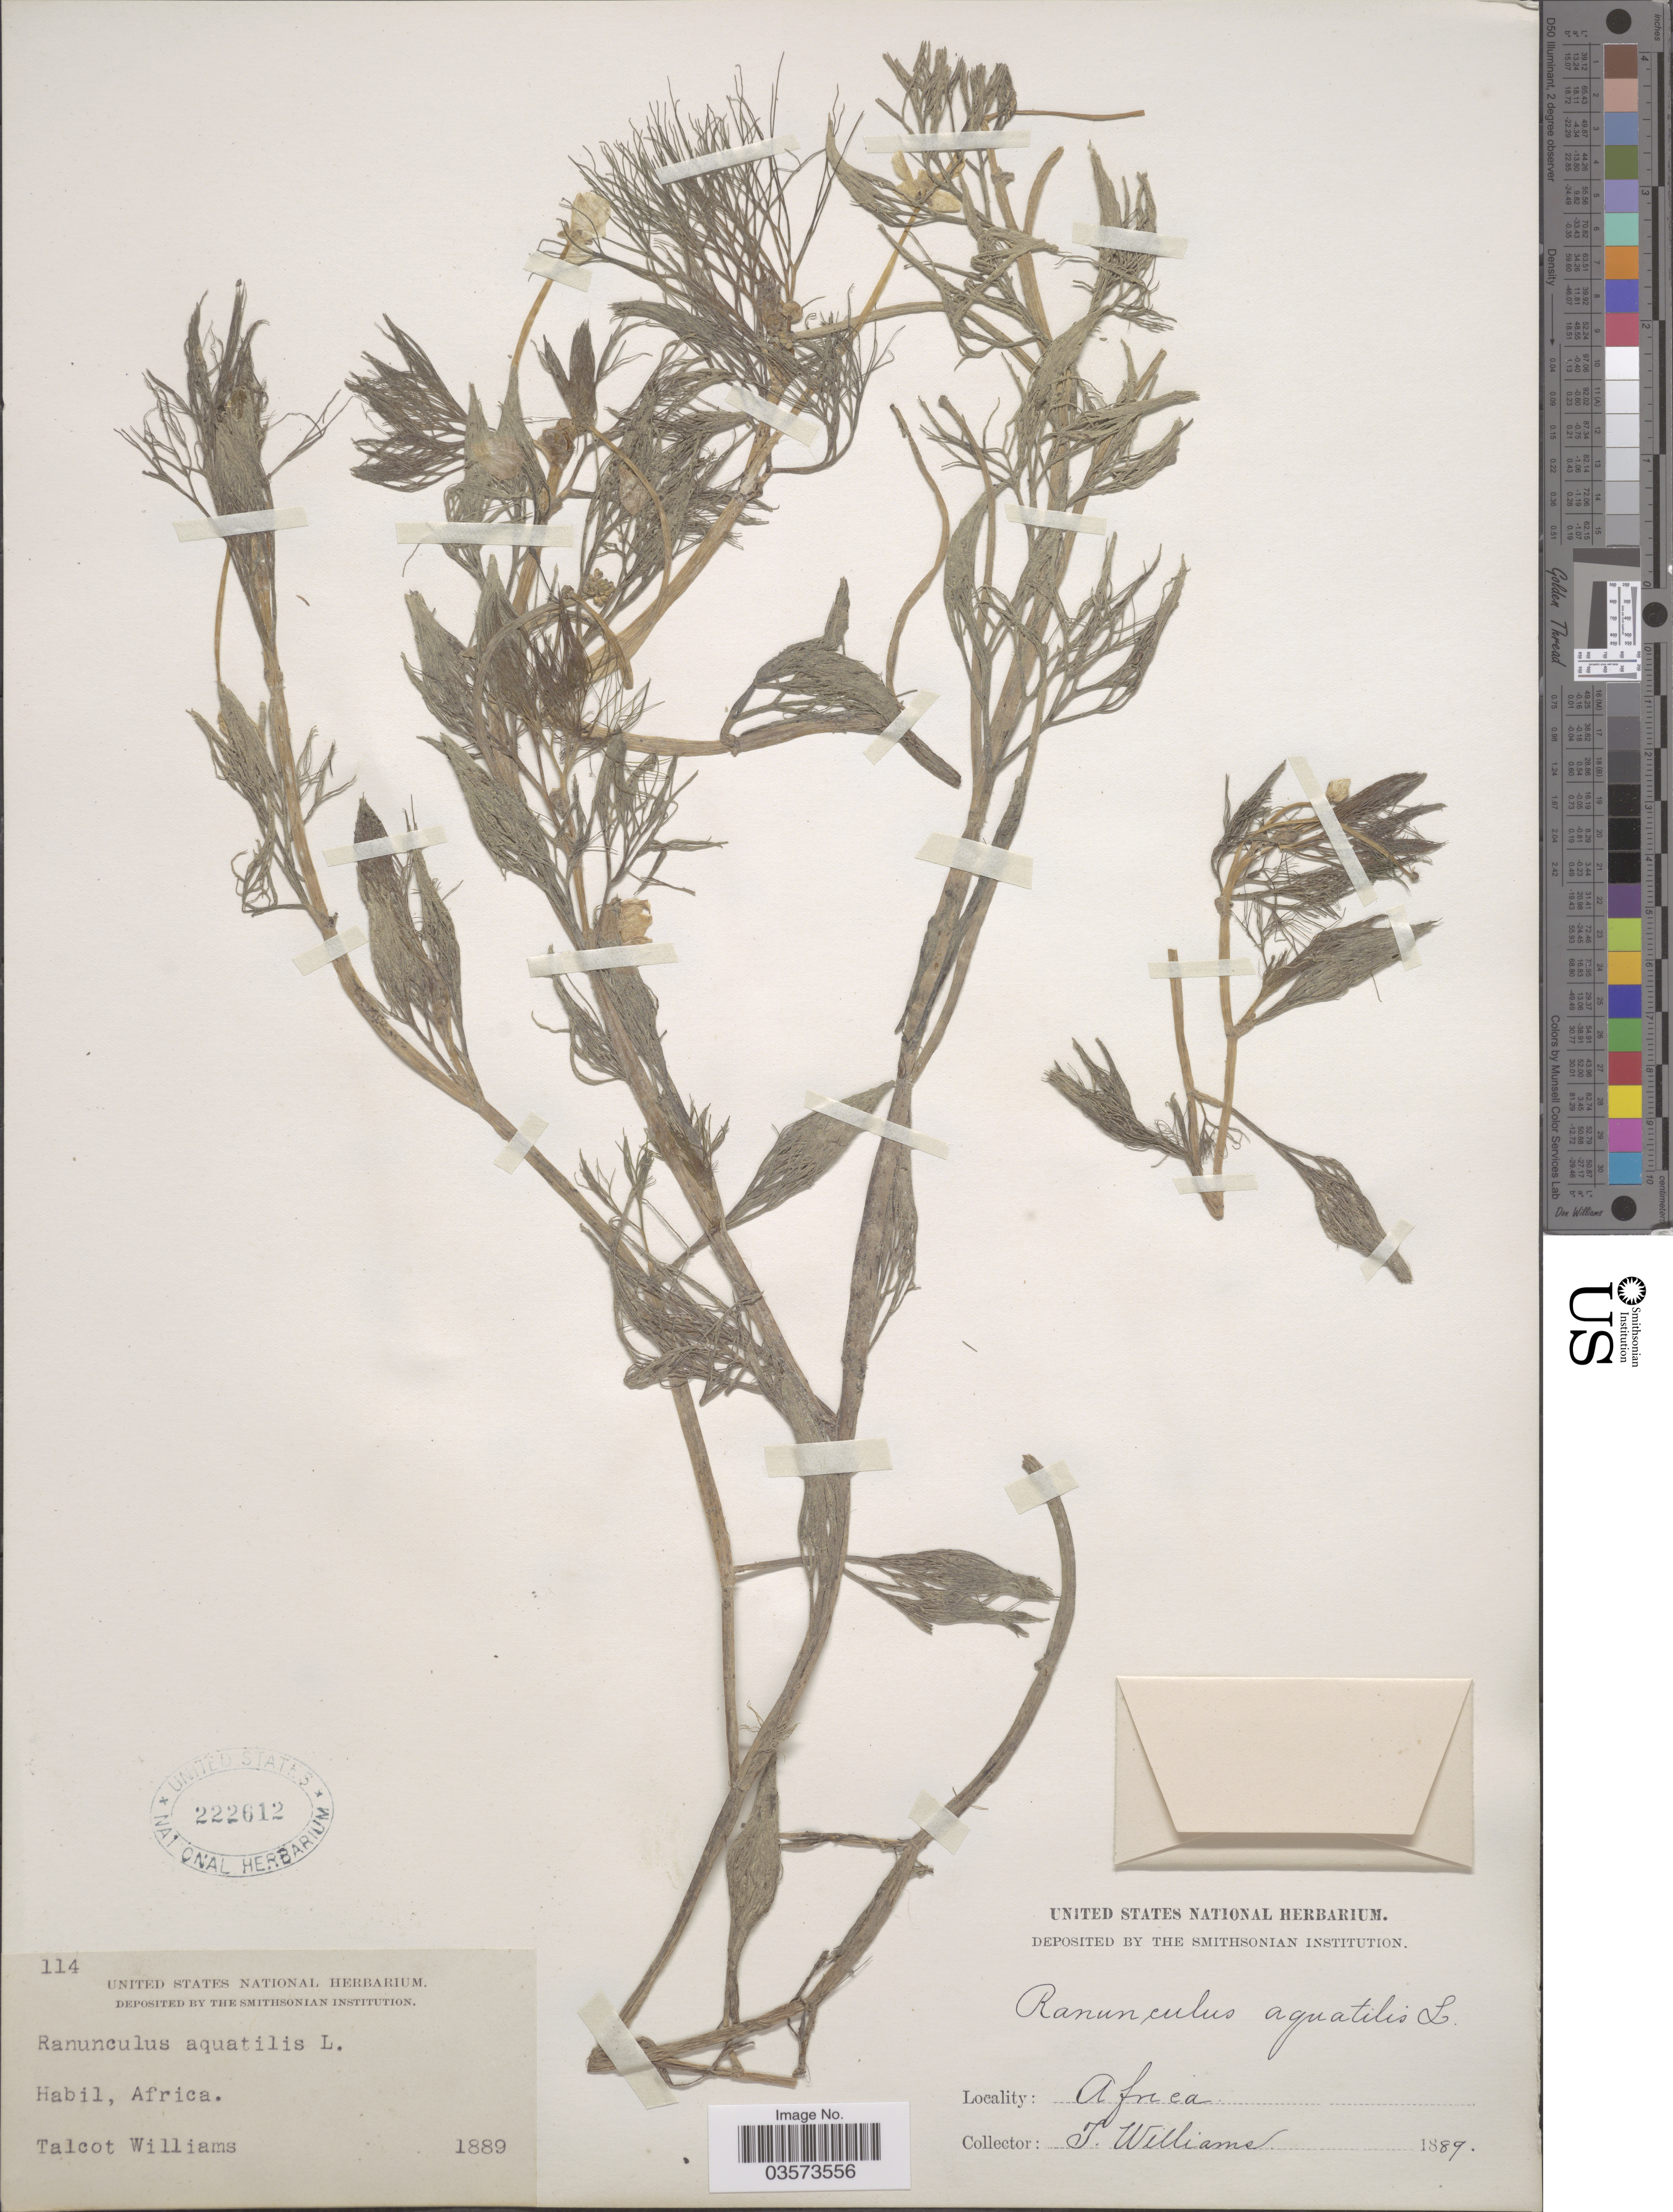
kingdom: Plantae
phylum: Tracheophyta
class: Magnoliopsida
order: Ranunculales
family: Ranunculaceae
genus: Ranunculus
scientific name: Ranunculus aquatilis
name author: L.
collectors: T. Williams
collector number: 114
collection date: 1889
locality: Habil, Africa.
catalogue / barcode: US 222612